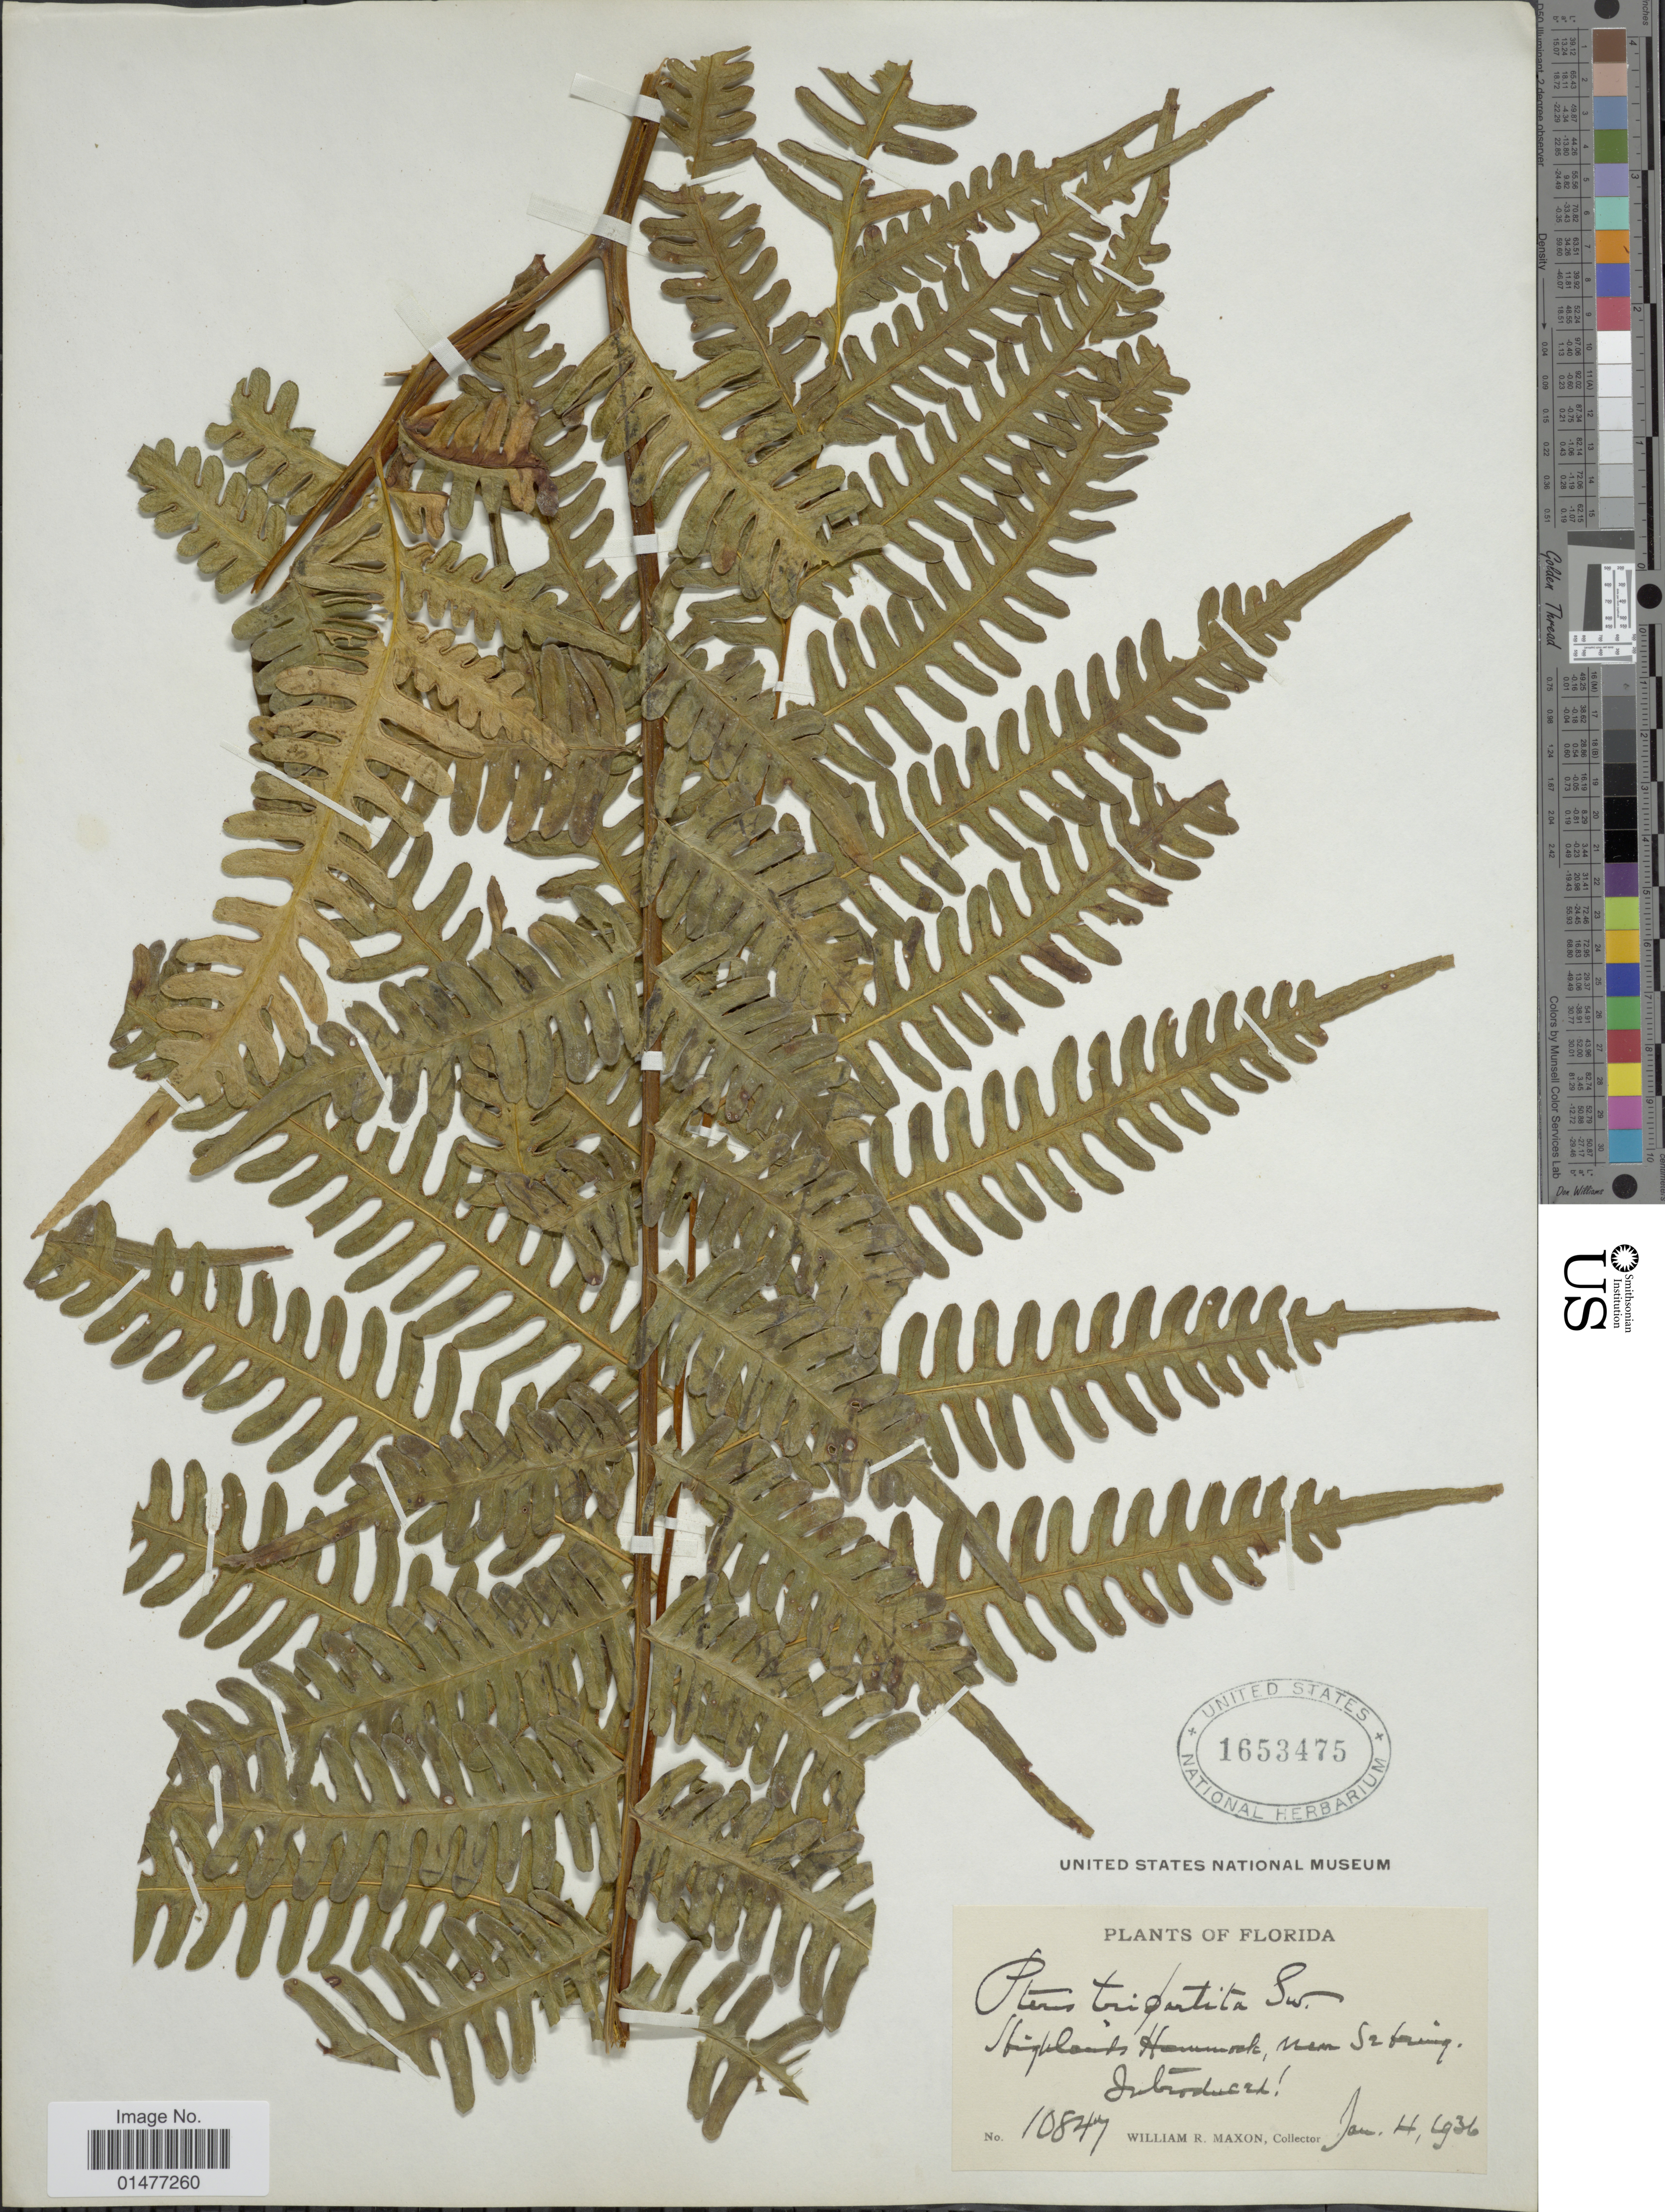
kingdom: Plantae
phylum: Tracheophyta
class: Polypodiopsida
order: Polypodiales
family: Pteridaceae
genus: Pteris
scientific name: Pteris tripartita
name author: Sw.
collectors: W. R. Maxon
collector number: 10847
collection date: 1936-01-04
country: United States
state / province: Florida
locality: South Highlands Hammock.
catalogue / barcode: US 1653475